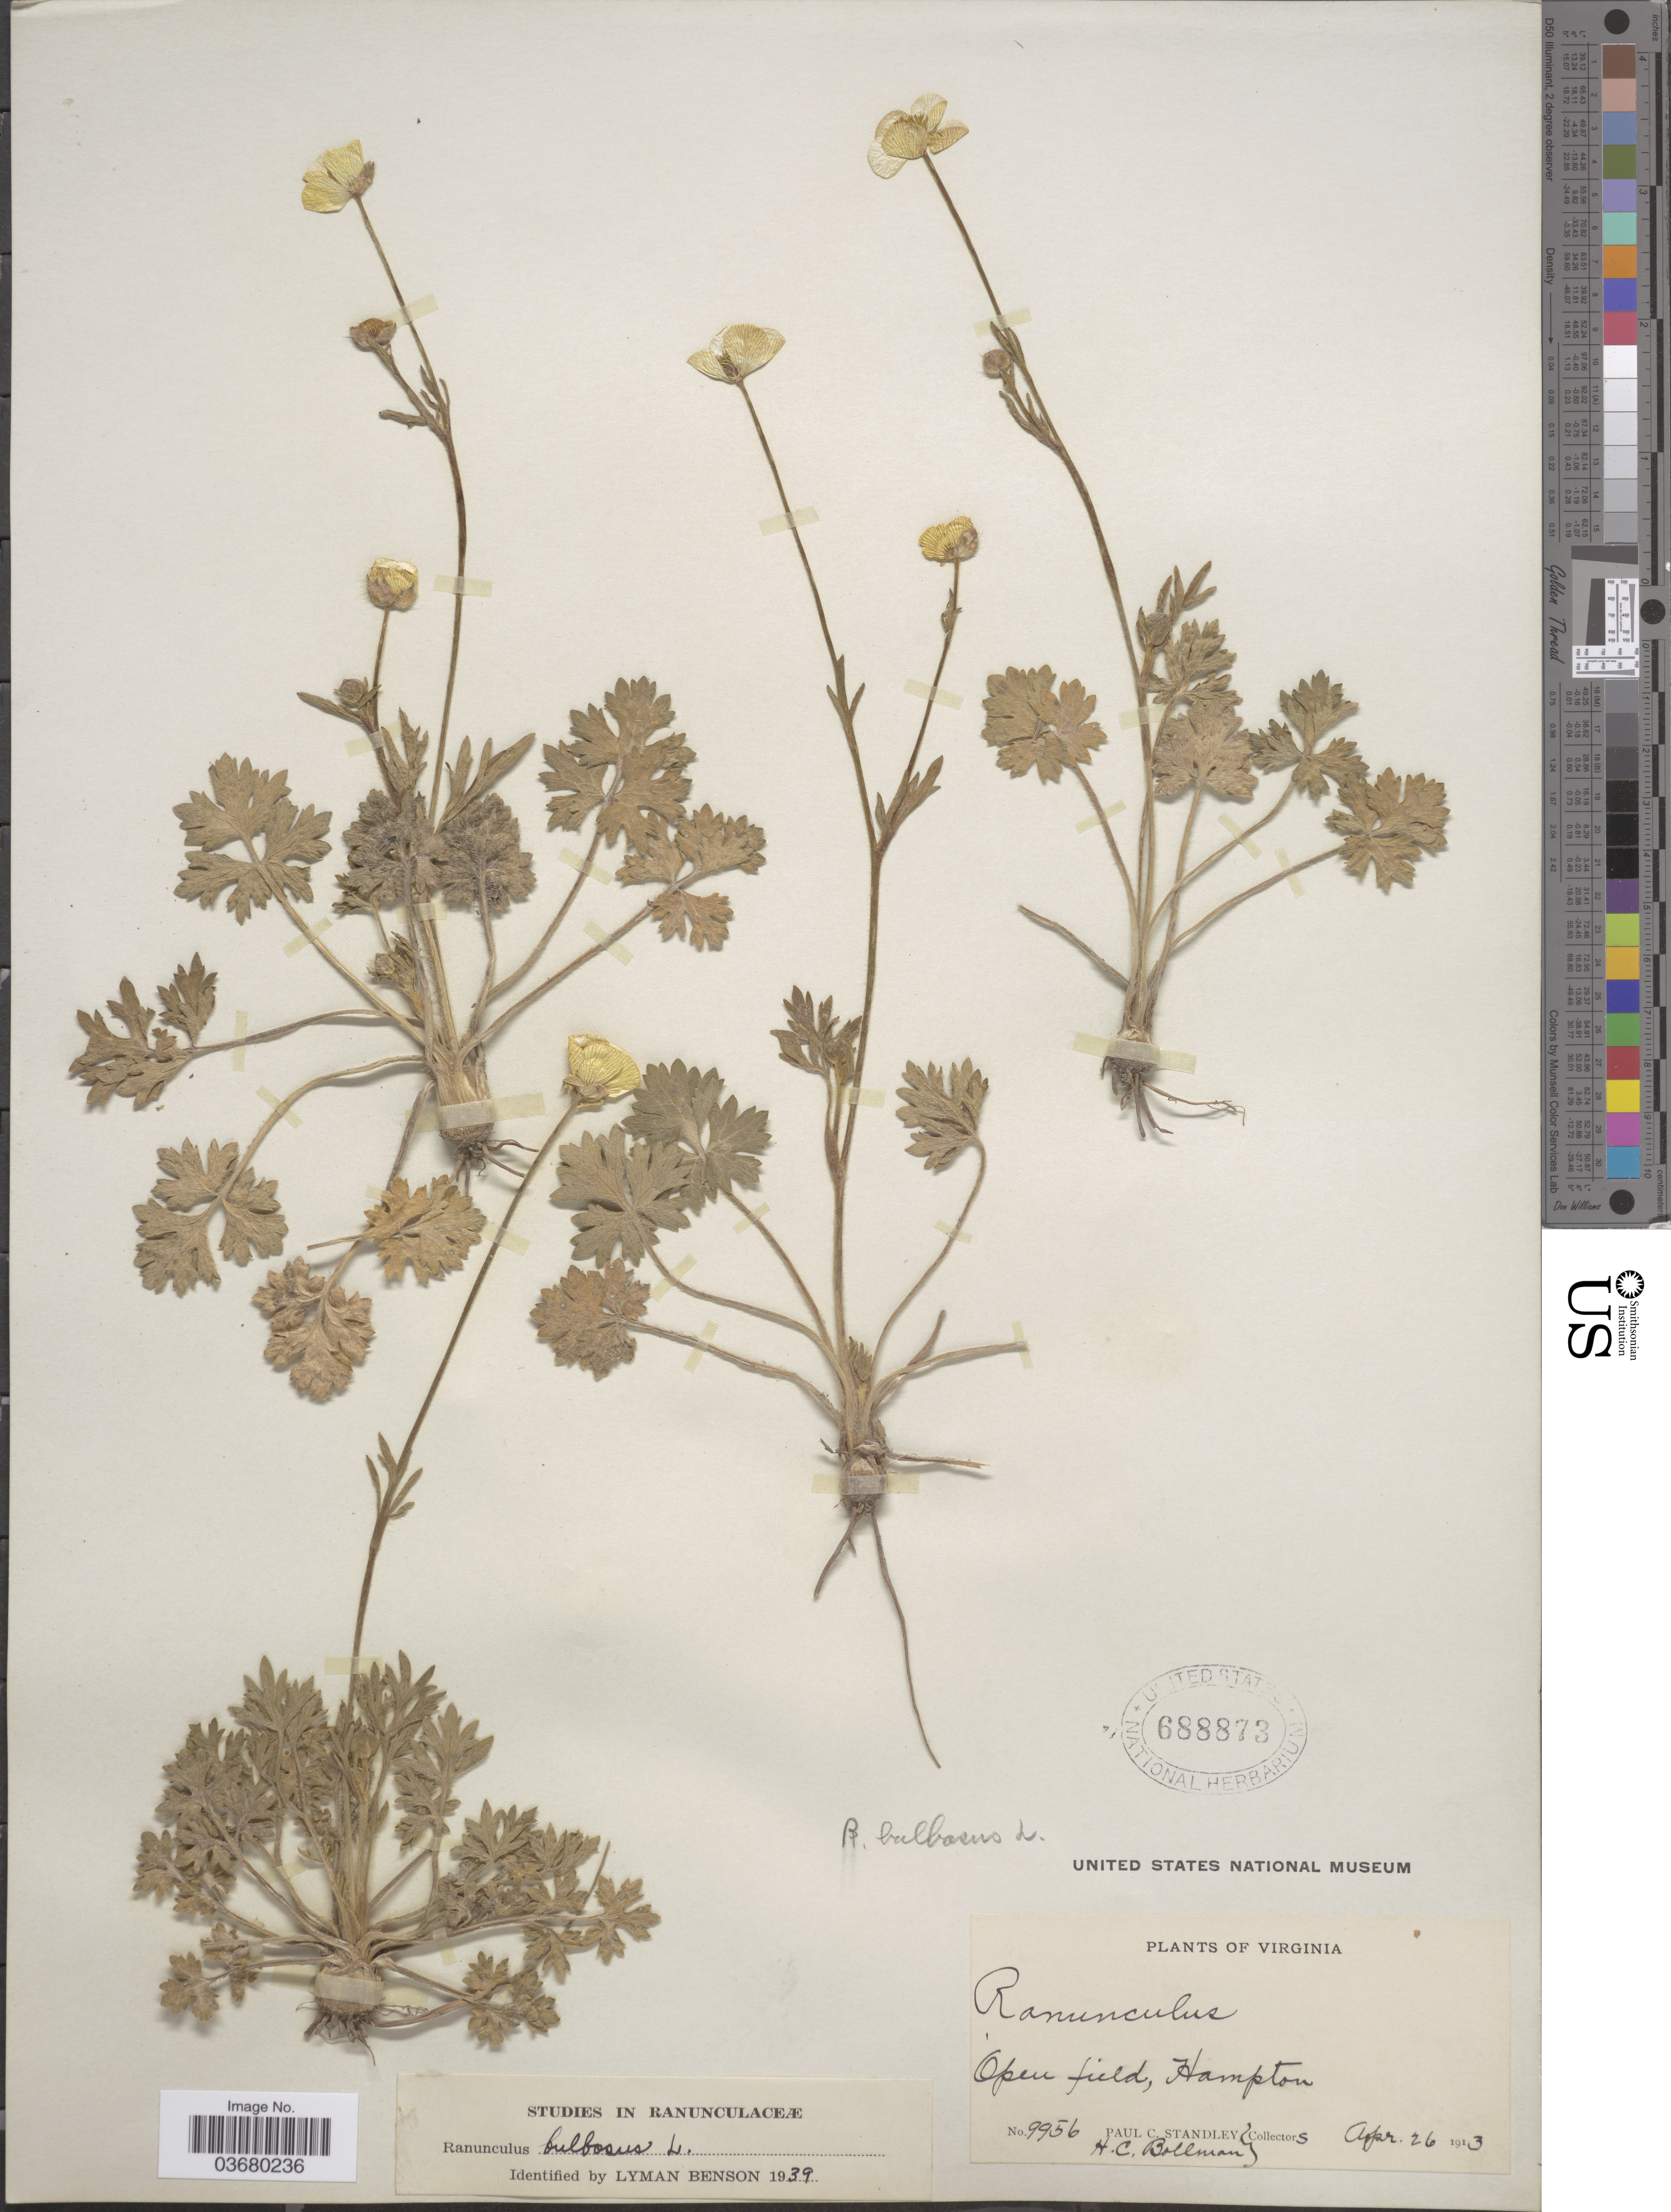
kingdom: Plantae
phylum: Tracheophyta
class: Magnoliopsida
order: Ranunculales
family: Ranunculaceae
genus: Ranunculus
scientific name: Ranunculus bulbosus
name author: L.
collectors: P. C. Standley & H. C. Bollman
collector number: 9956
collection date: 1913-04-26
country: United States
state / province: Virginia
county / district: City of Hampton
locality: Open field, Hampton.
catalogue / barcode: US 688873